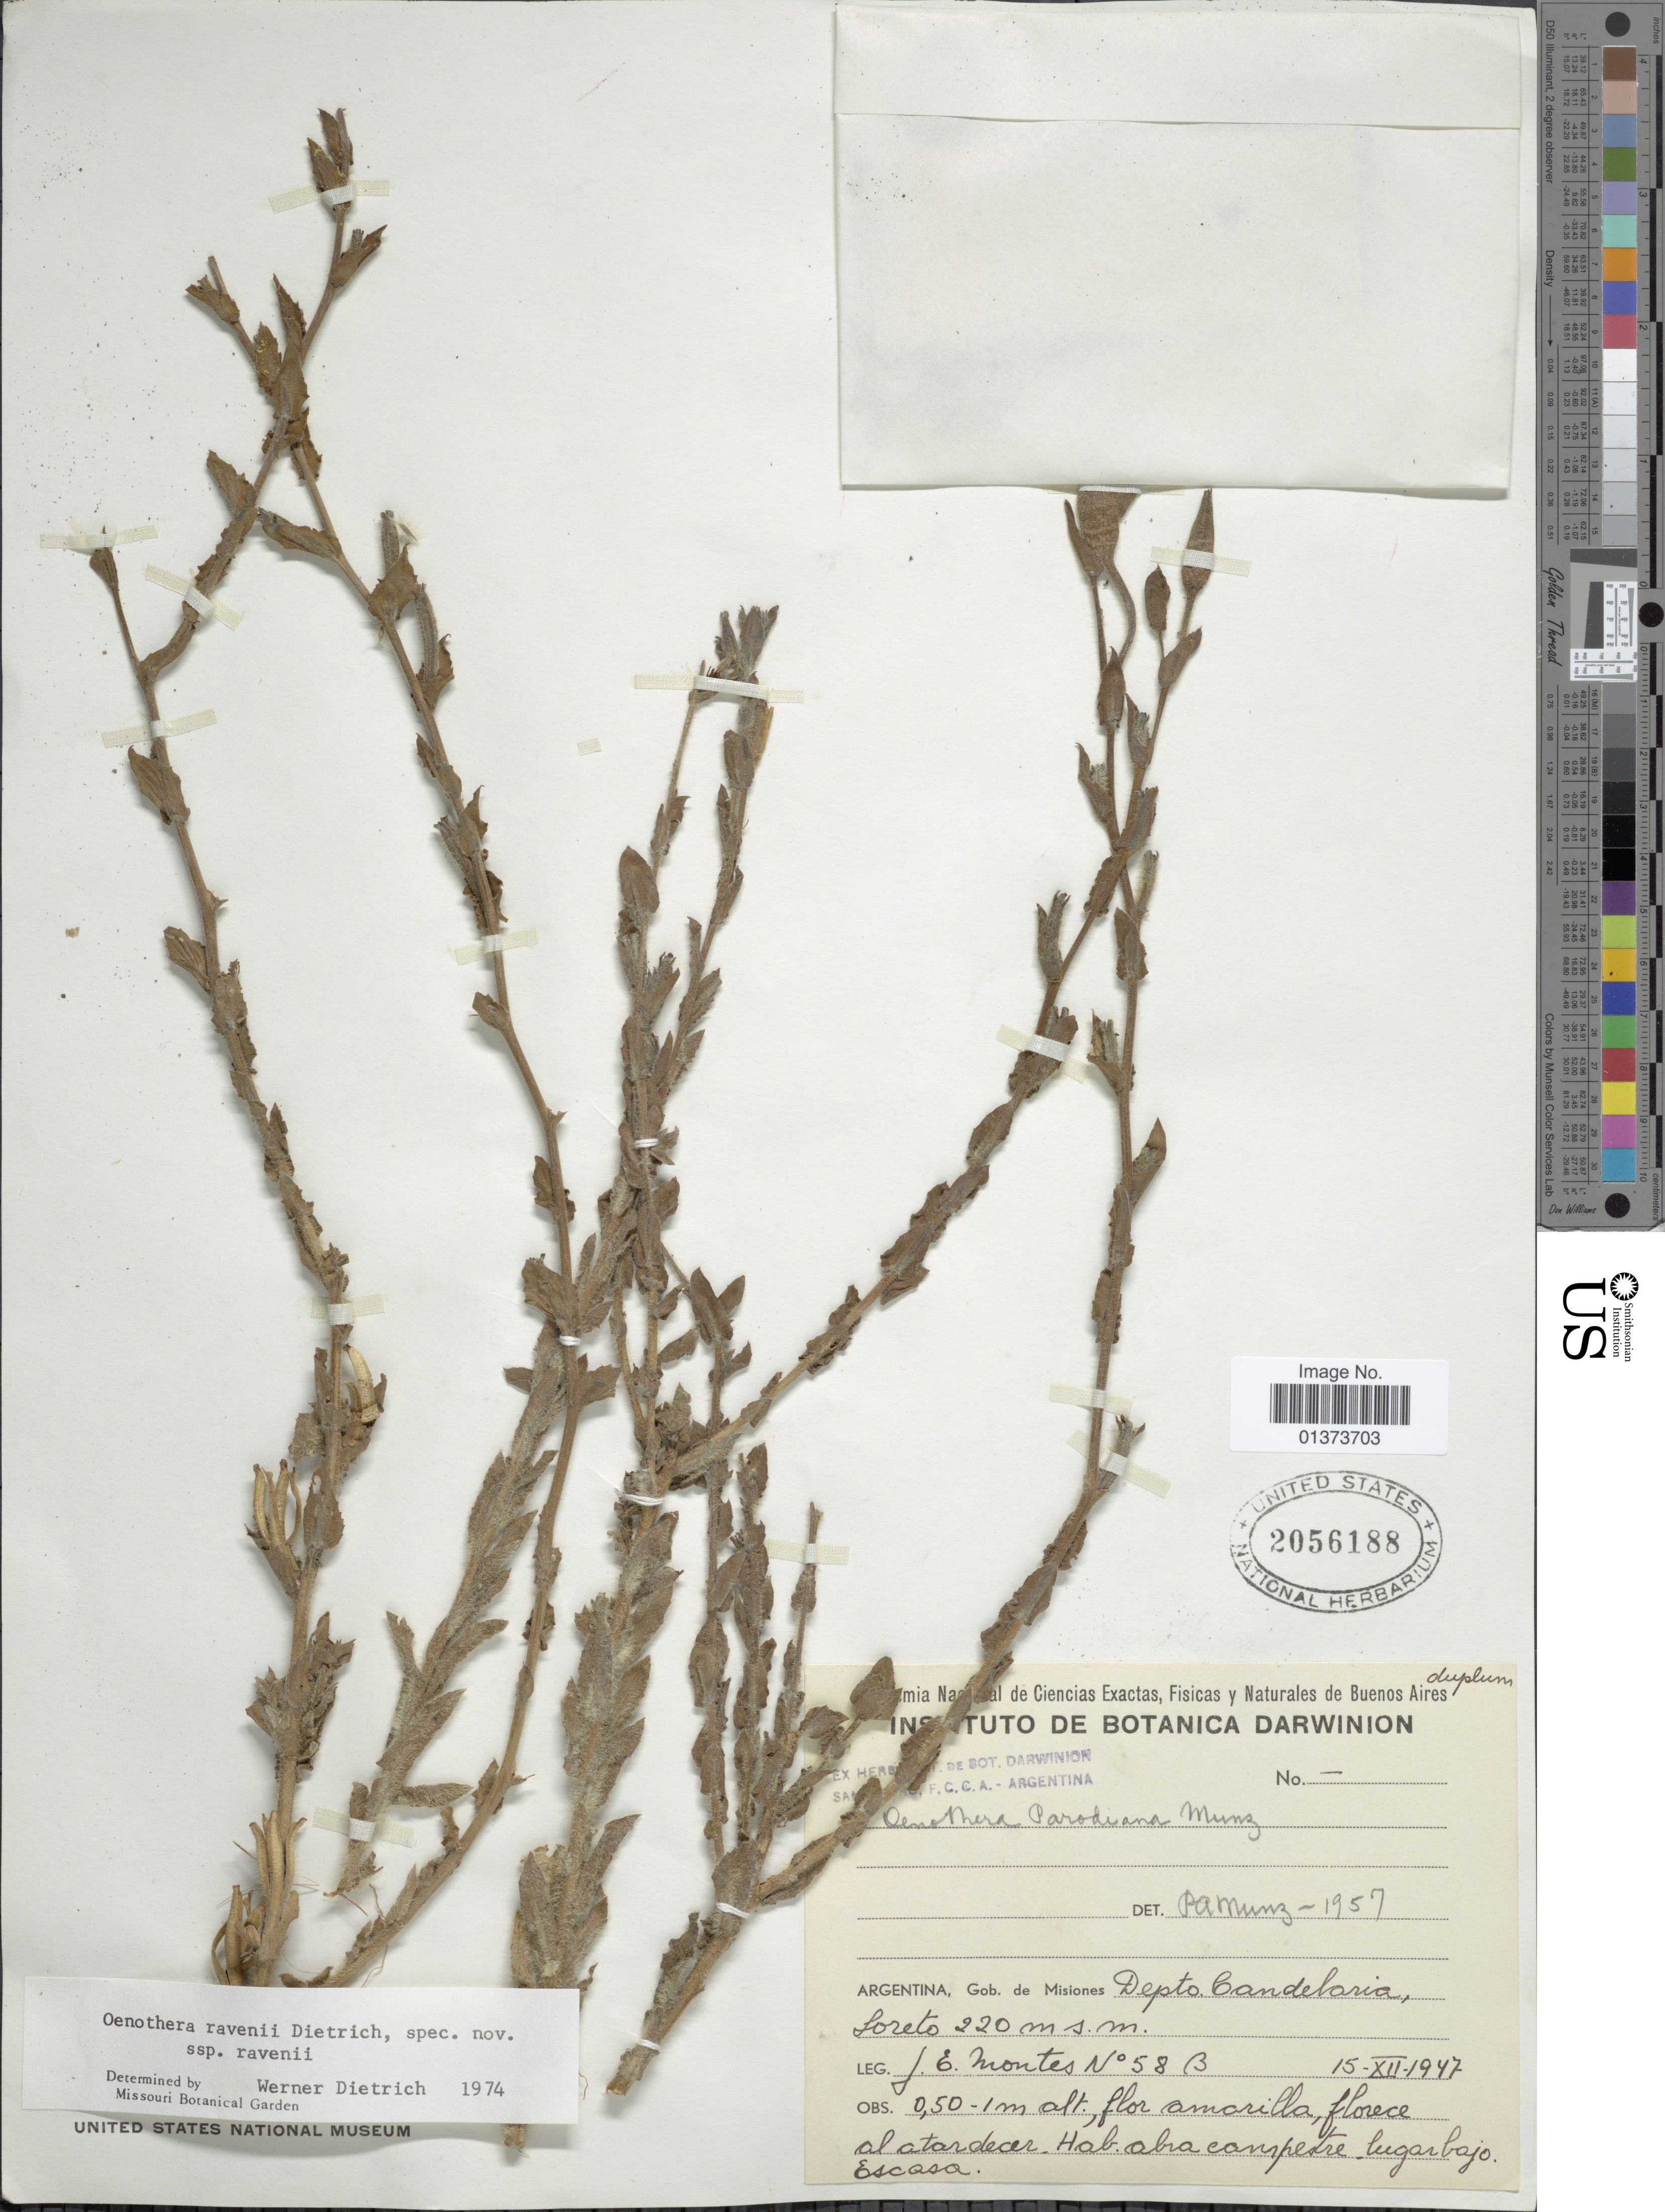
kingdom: Plantae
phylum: Tracheophyta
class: Magnoliopsida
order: Myrtales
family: Onagraceae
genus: Oenothera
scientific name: Oenothera ravenii subsp. ravenii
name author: W. Dietr.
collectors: J. E. Montes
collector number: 58ß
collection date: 1947-12-15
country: Argentina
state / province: Misiones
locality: Depto. Candelaria, Soreto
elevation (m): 220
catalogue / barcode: US 2056188